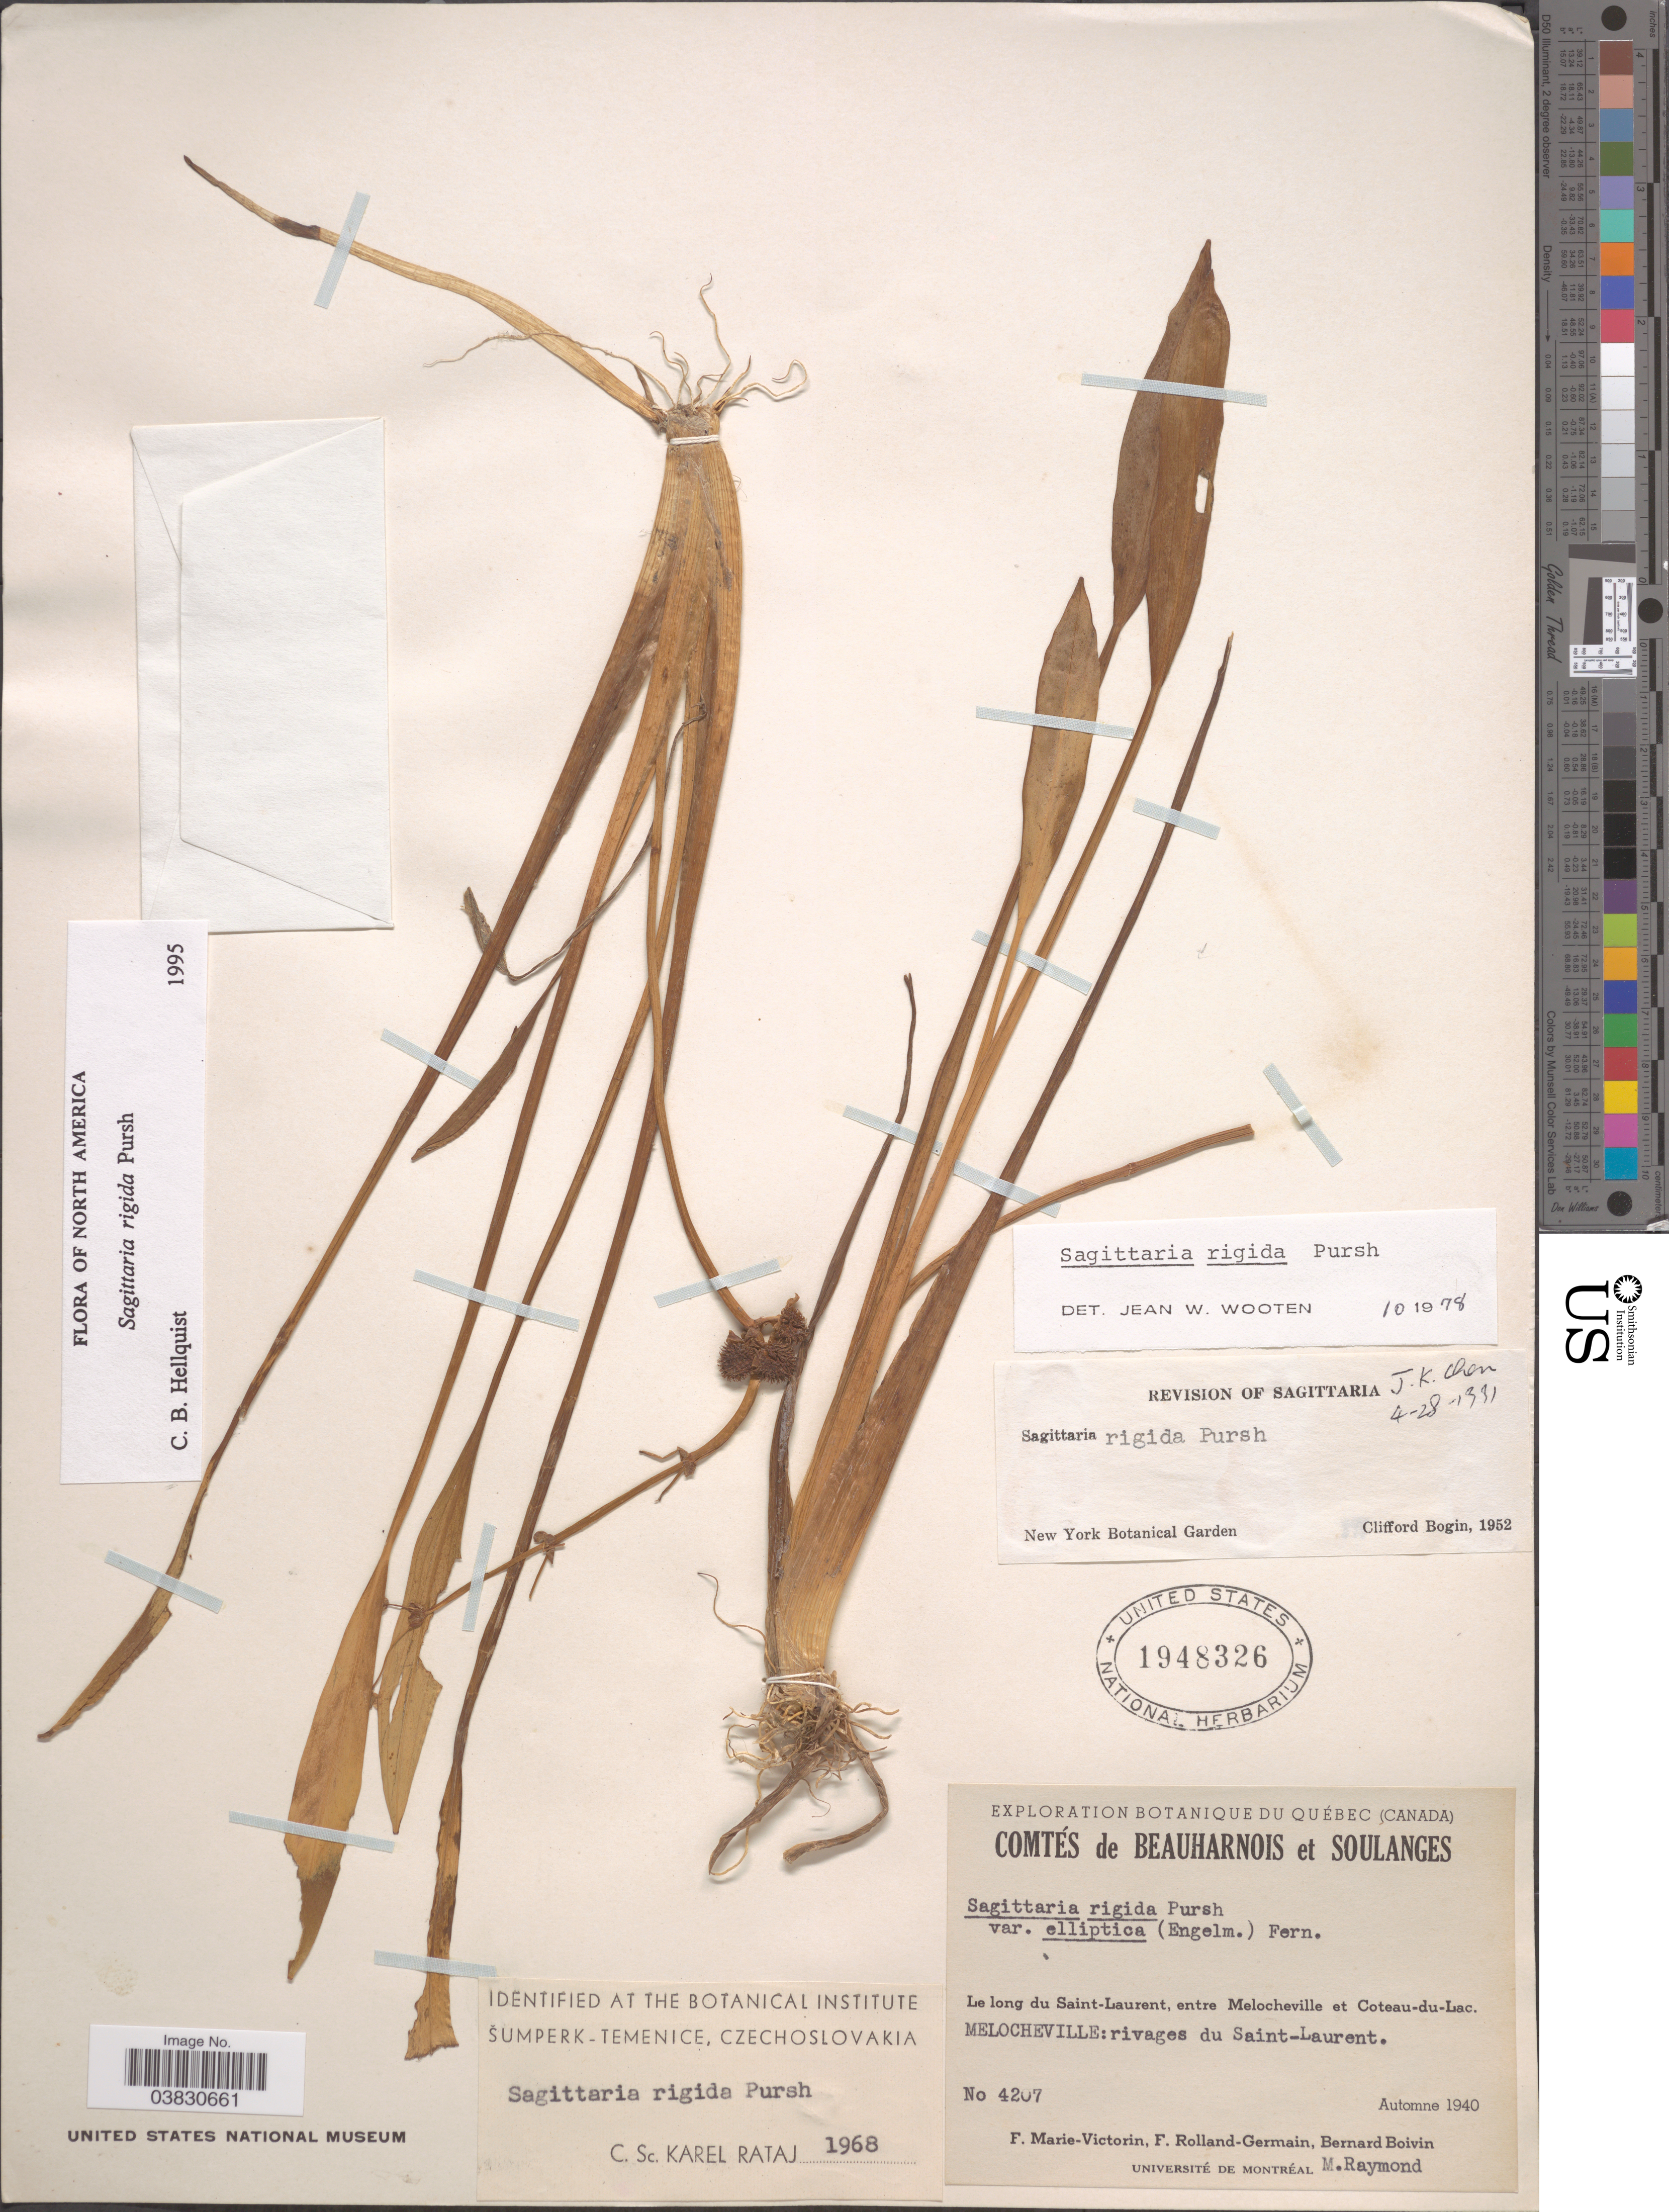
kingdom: Plantae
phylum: Tracheophyta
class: Liliopsida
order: Alismatales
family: Alismataceae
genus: Sagittaria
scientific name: Sagittaria rigida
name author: Pursh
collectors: F. Marie-Victorin, Rolland-Germain & J. R. B. Boivin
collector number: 4207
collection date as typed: Automne 1940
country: Canada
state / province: Quebec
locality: Comtés de Beauharnois et Soulanges. Le long du Saint-Laurent, entre Melocheville et Coteau-du-Lac. Melocheville: rivages du Saint-Laurent.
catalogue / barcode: US 1948326